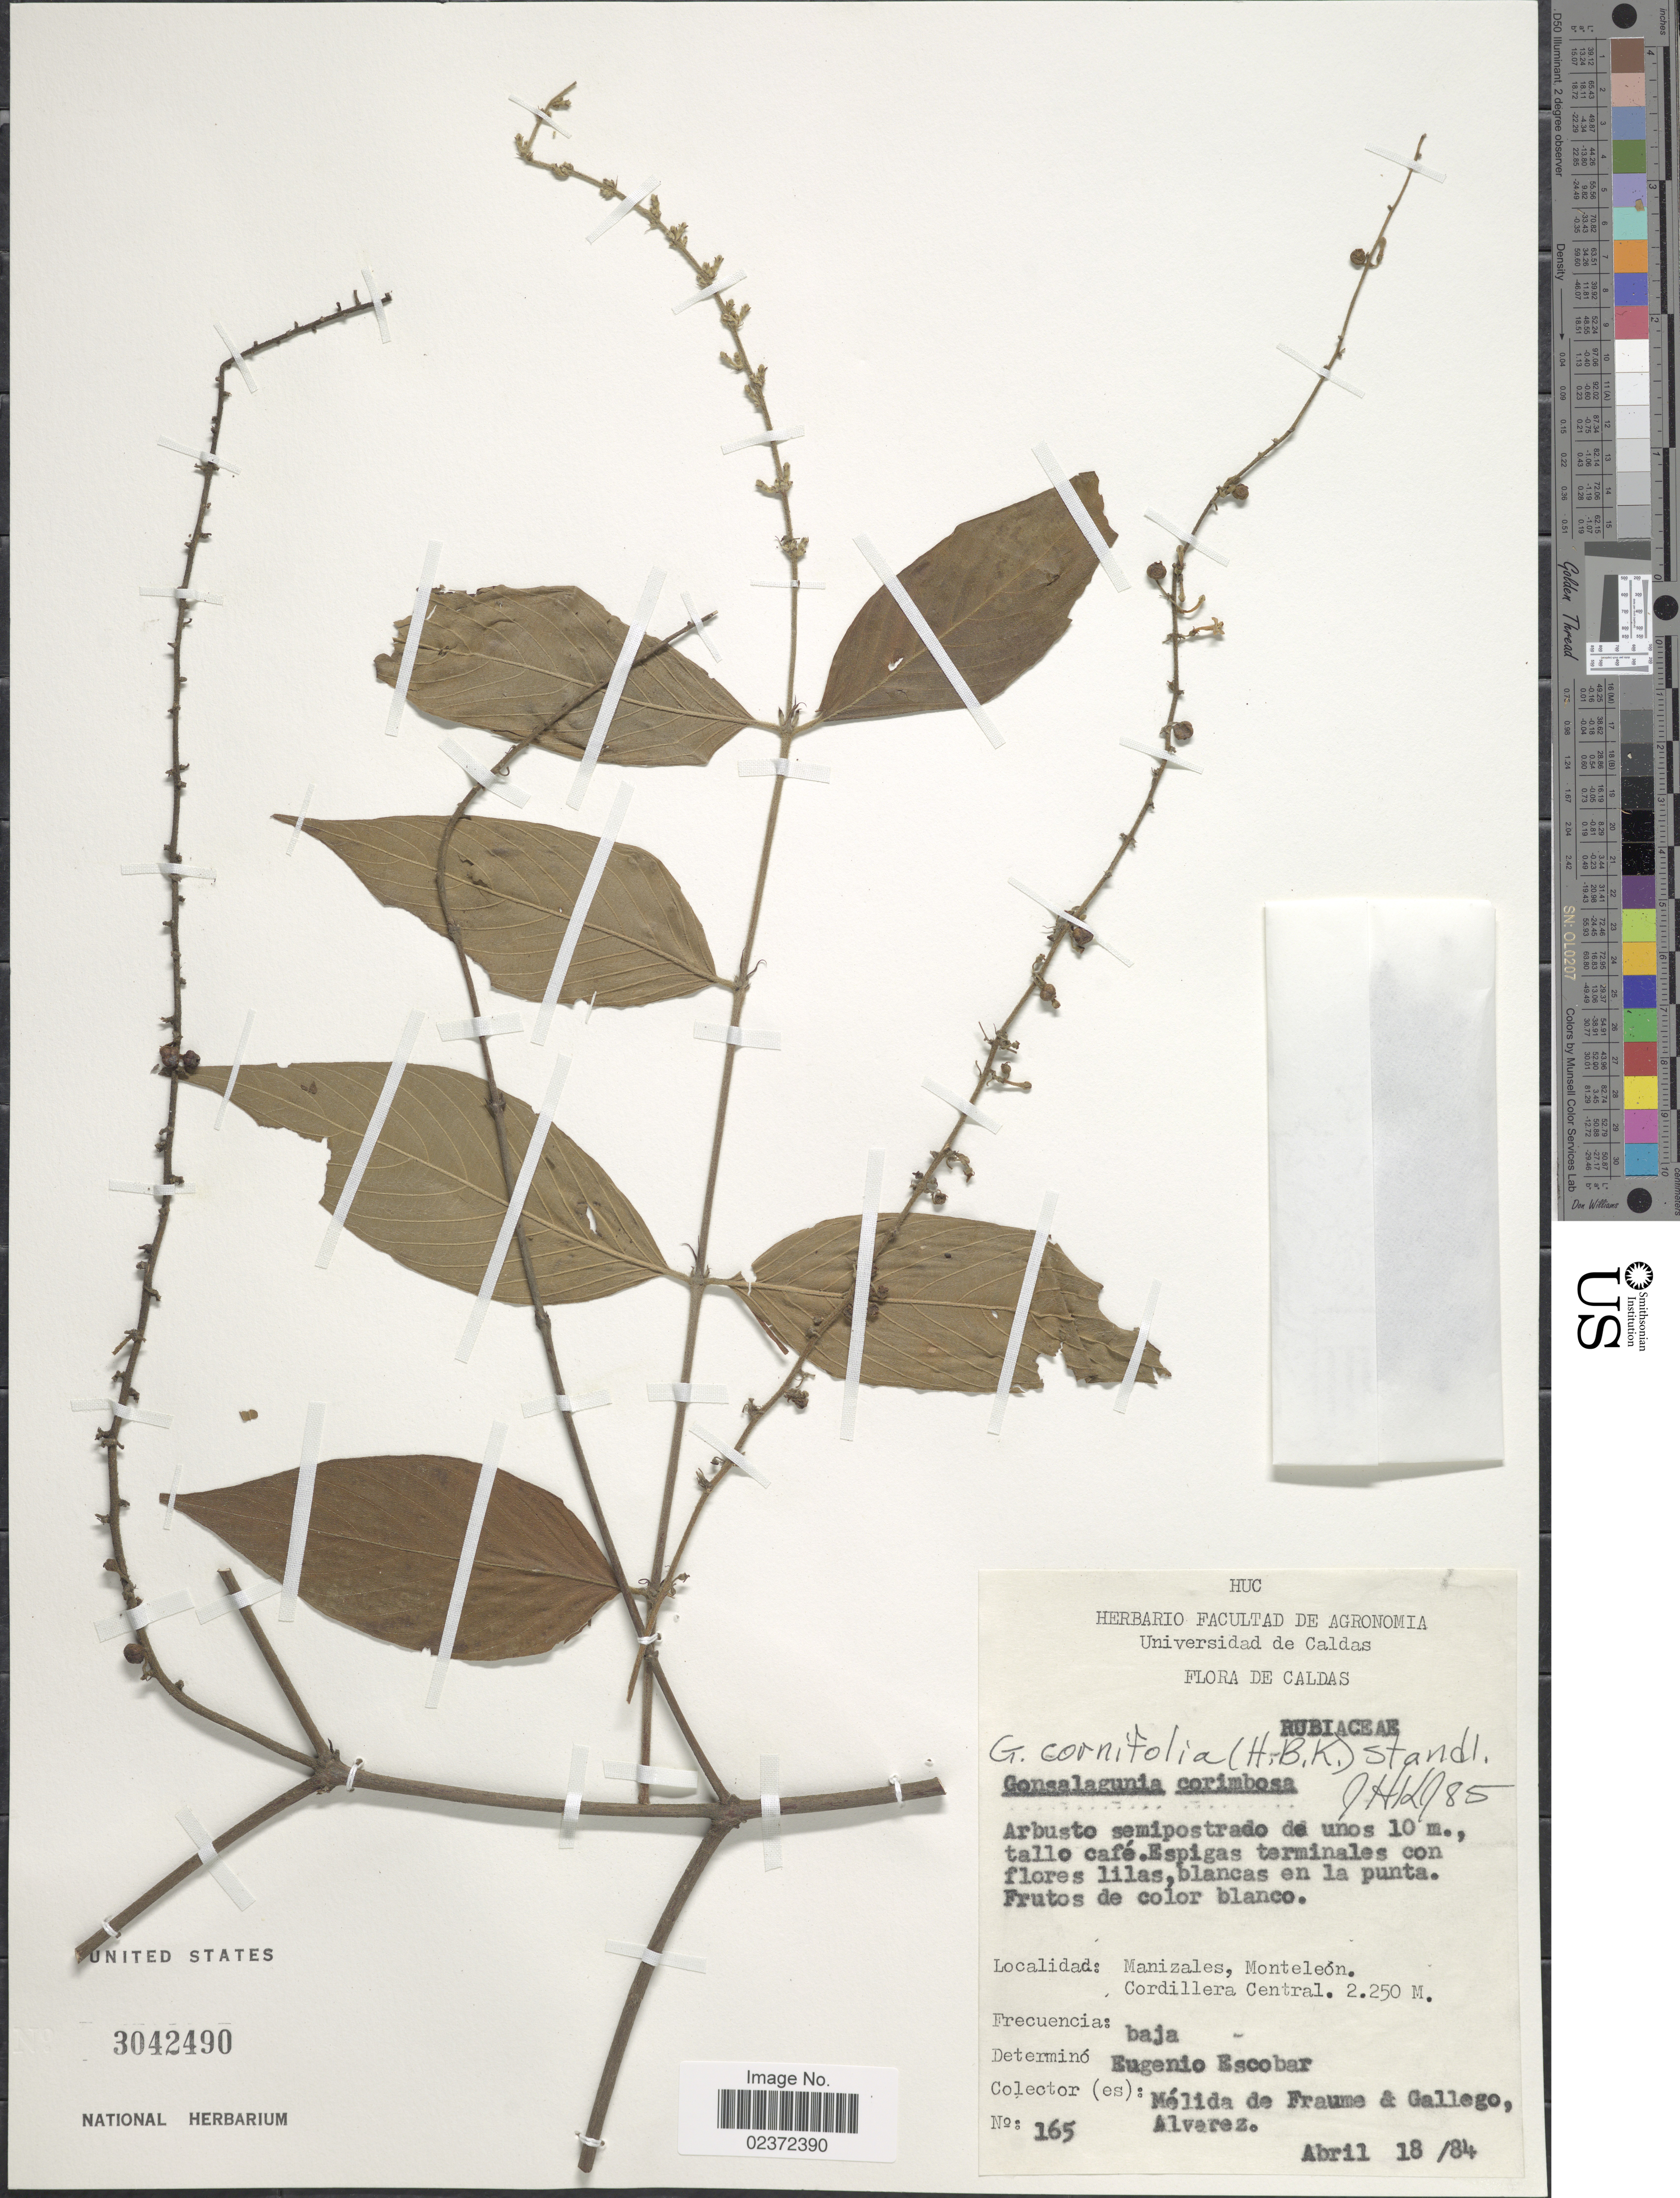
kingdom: Plantae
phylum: Tracheophyta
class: Magnoliopsida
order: Gentianales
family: Rubiaceae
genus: Gonzalagunia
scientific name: Gonzalagunia cornifolia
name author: (Kunth) Standl.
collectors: M. Fraume, -. Gallego & -- Alvarez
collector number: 165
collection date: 1984-04-18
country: Colombia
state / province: Caldas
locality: Manizales, Monteleón, Cordillera Central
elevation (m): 2250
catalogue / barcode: US 3042490